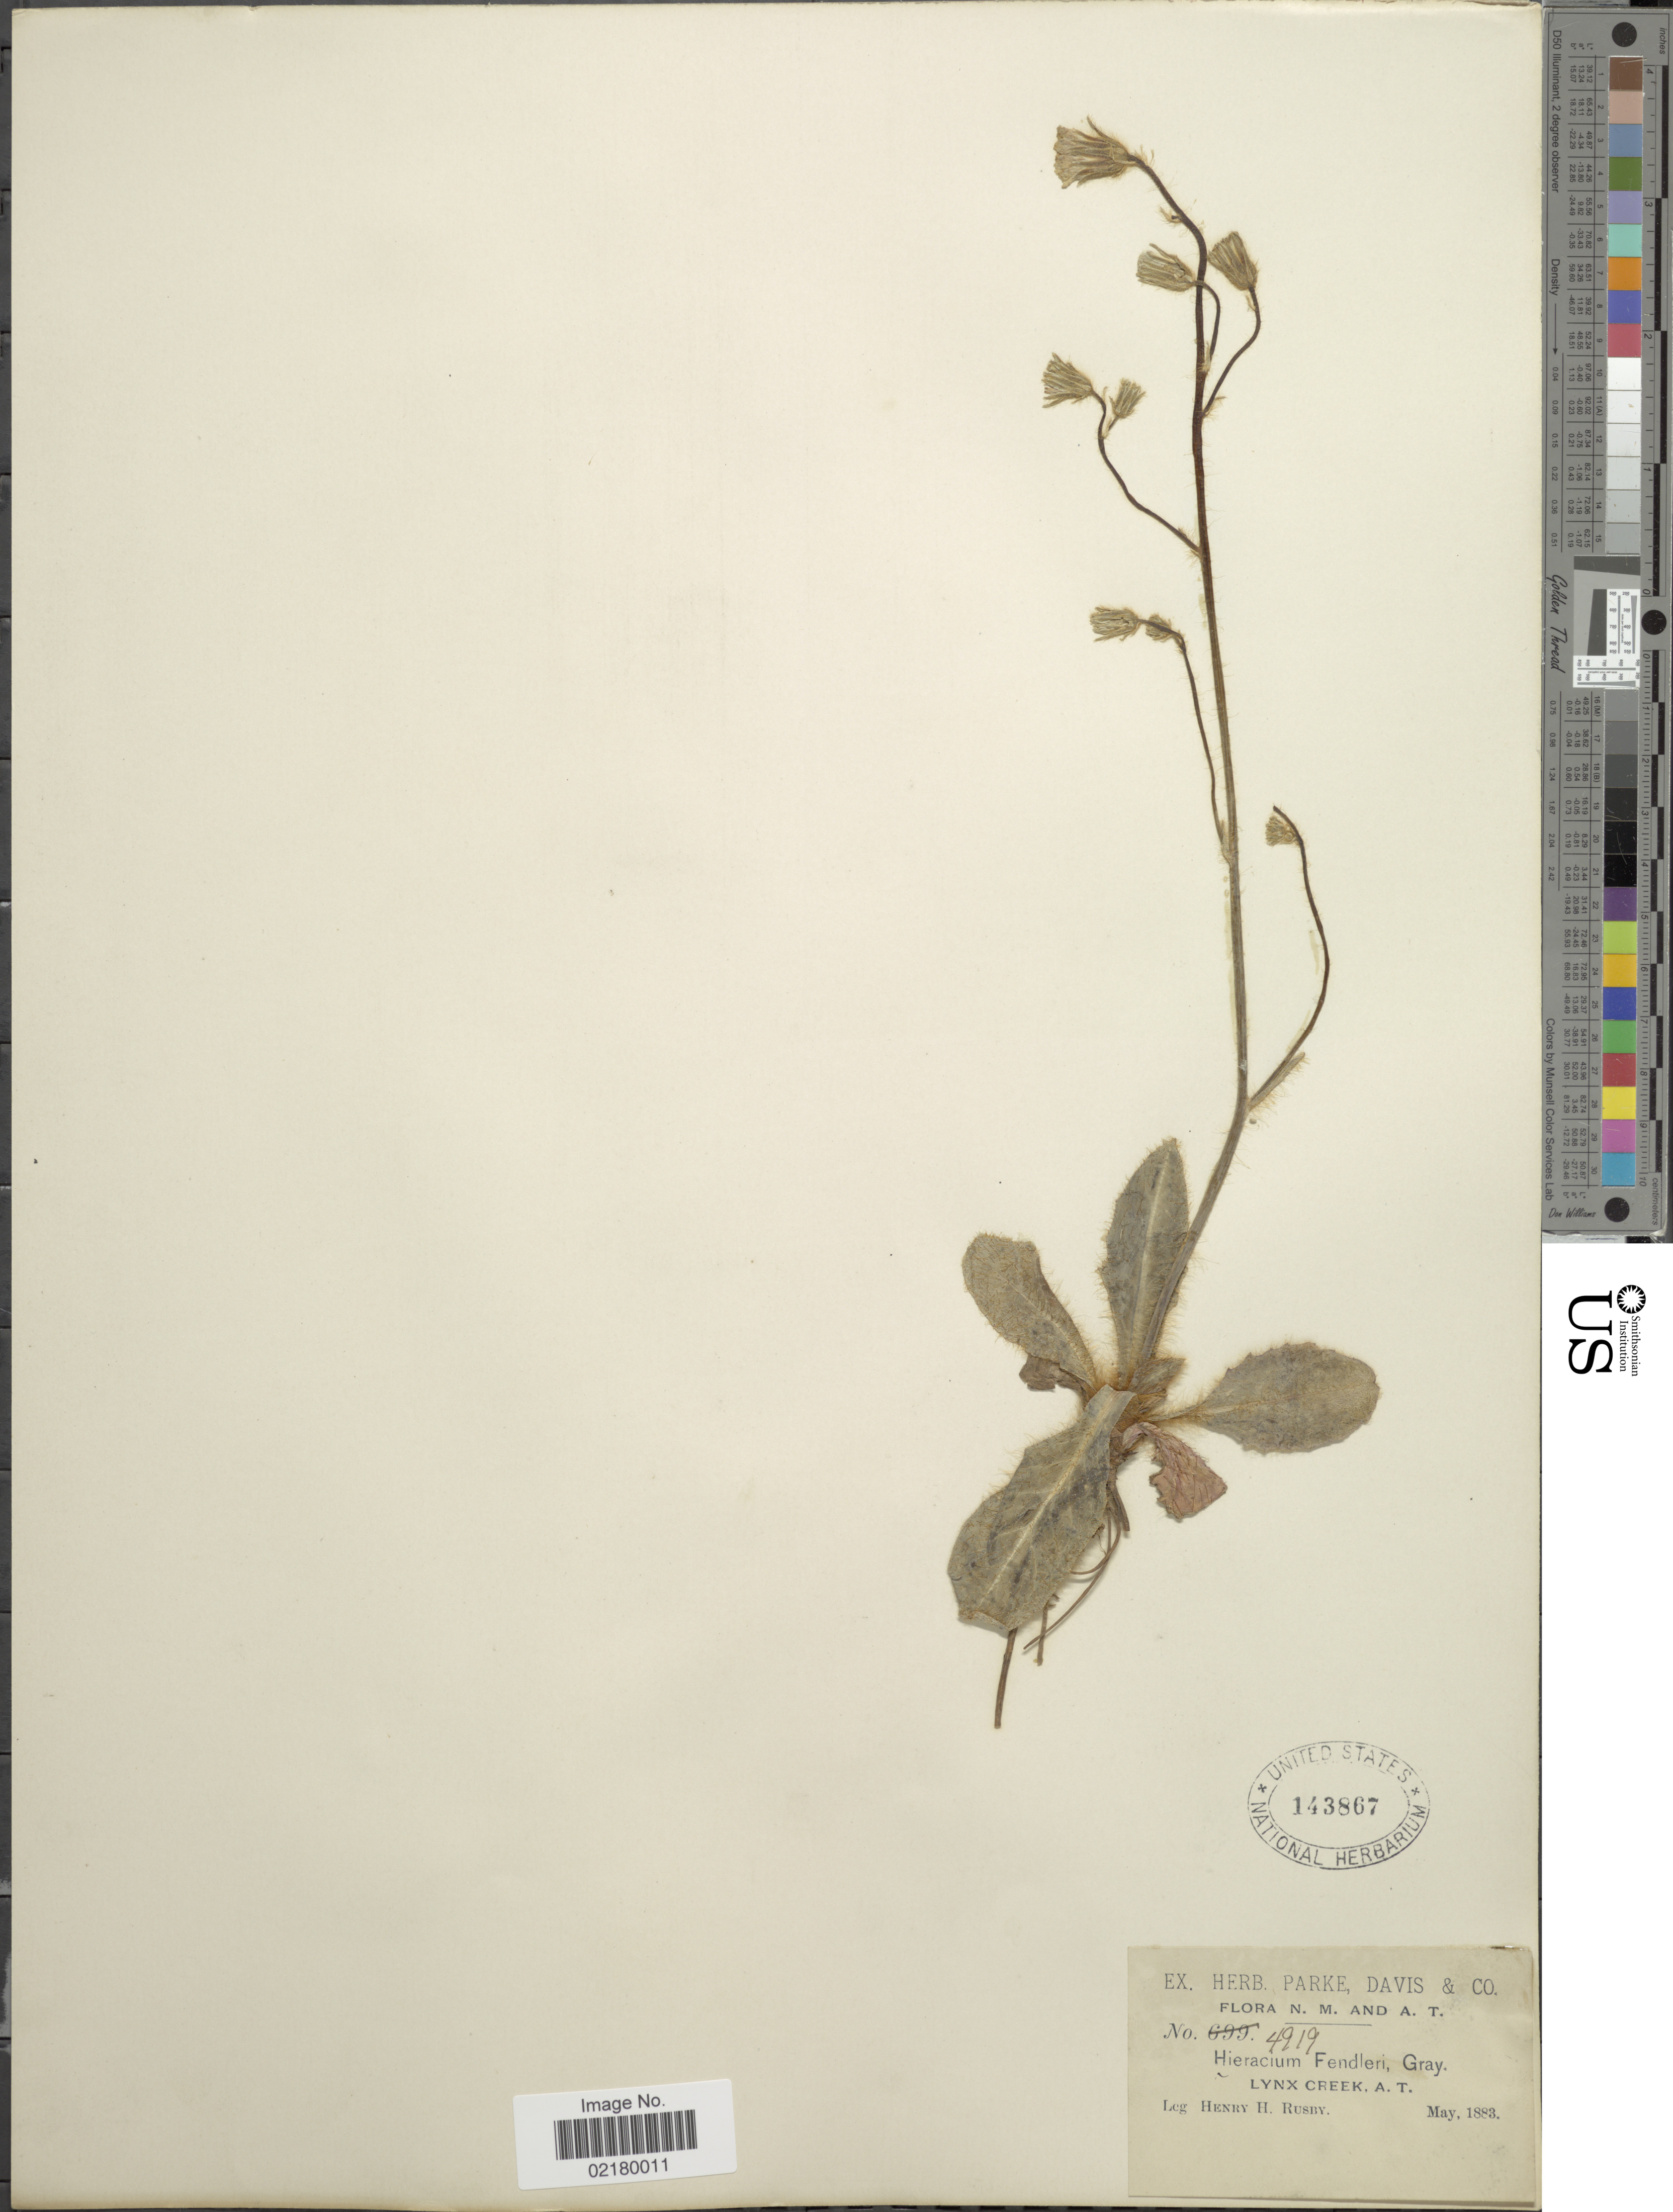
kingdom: Plantae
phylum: Tracheophyta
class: Magnoliopsida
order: Asterales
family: Asteraceae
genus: Hieracium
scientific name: Hieracium fendleri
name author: Sch. Bip.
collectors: H. H. Rusby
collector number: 4919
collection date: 1883-05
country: United States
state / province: New Mexico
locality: A.T., Lynx Creek, A.T.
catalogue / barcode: US 143867